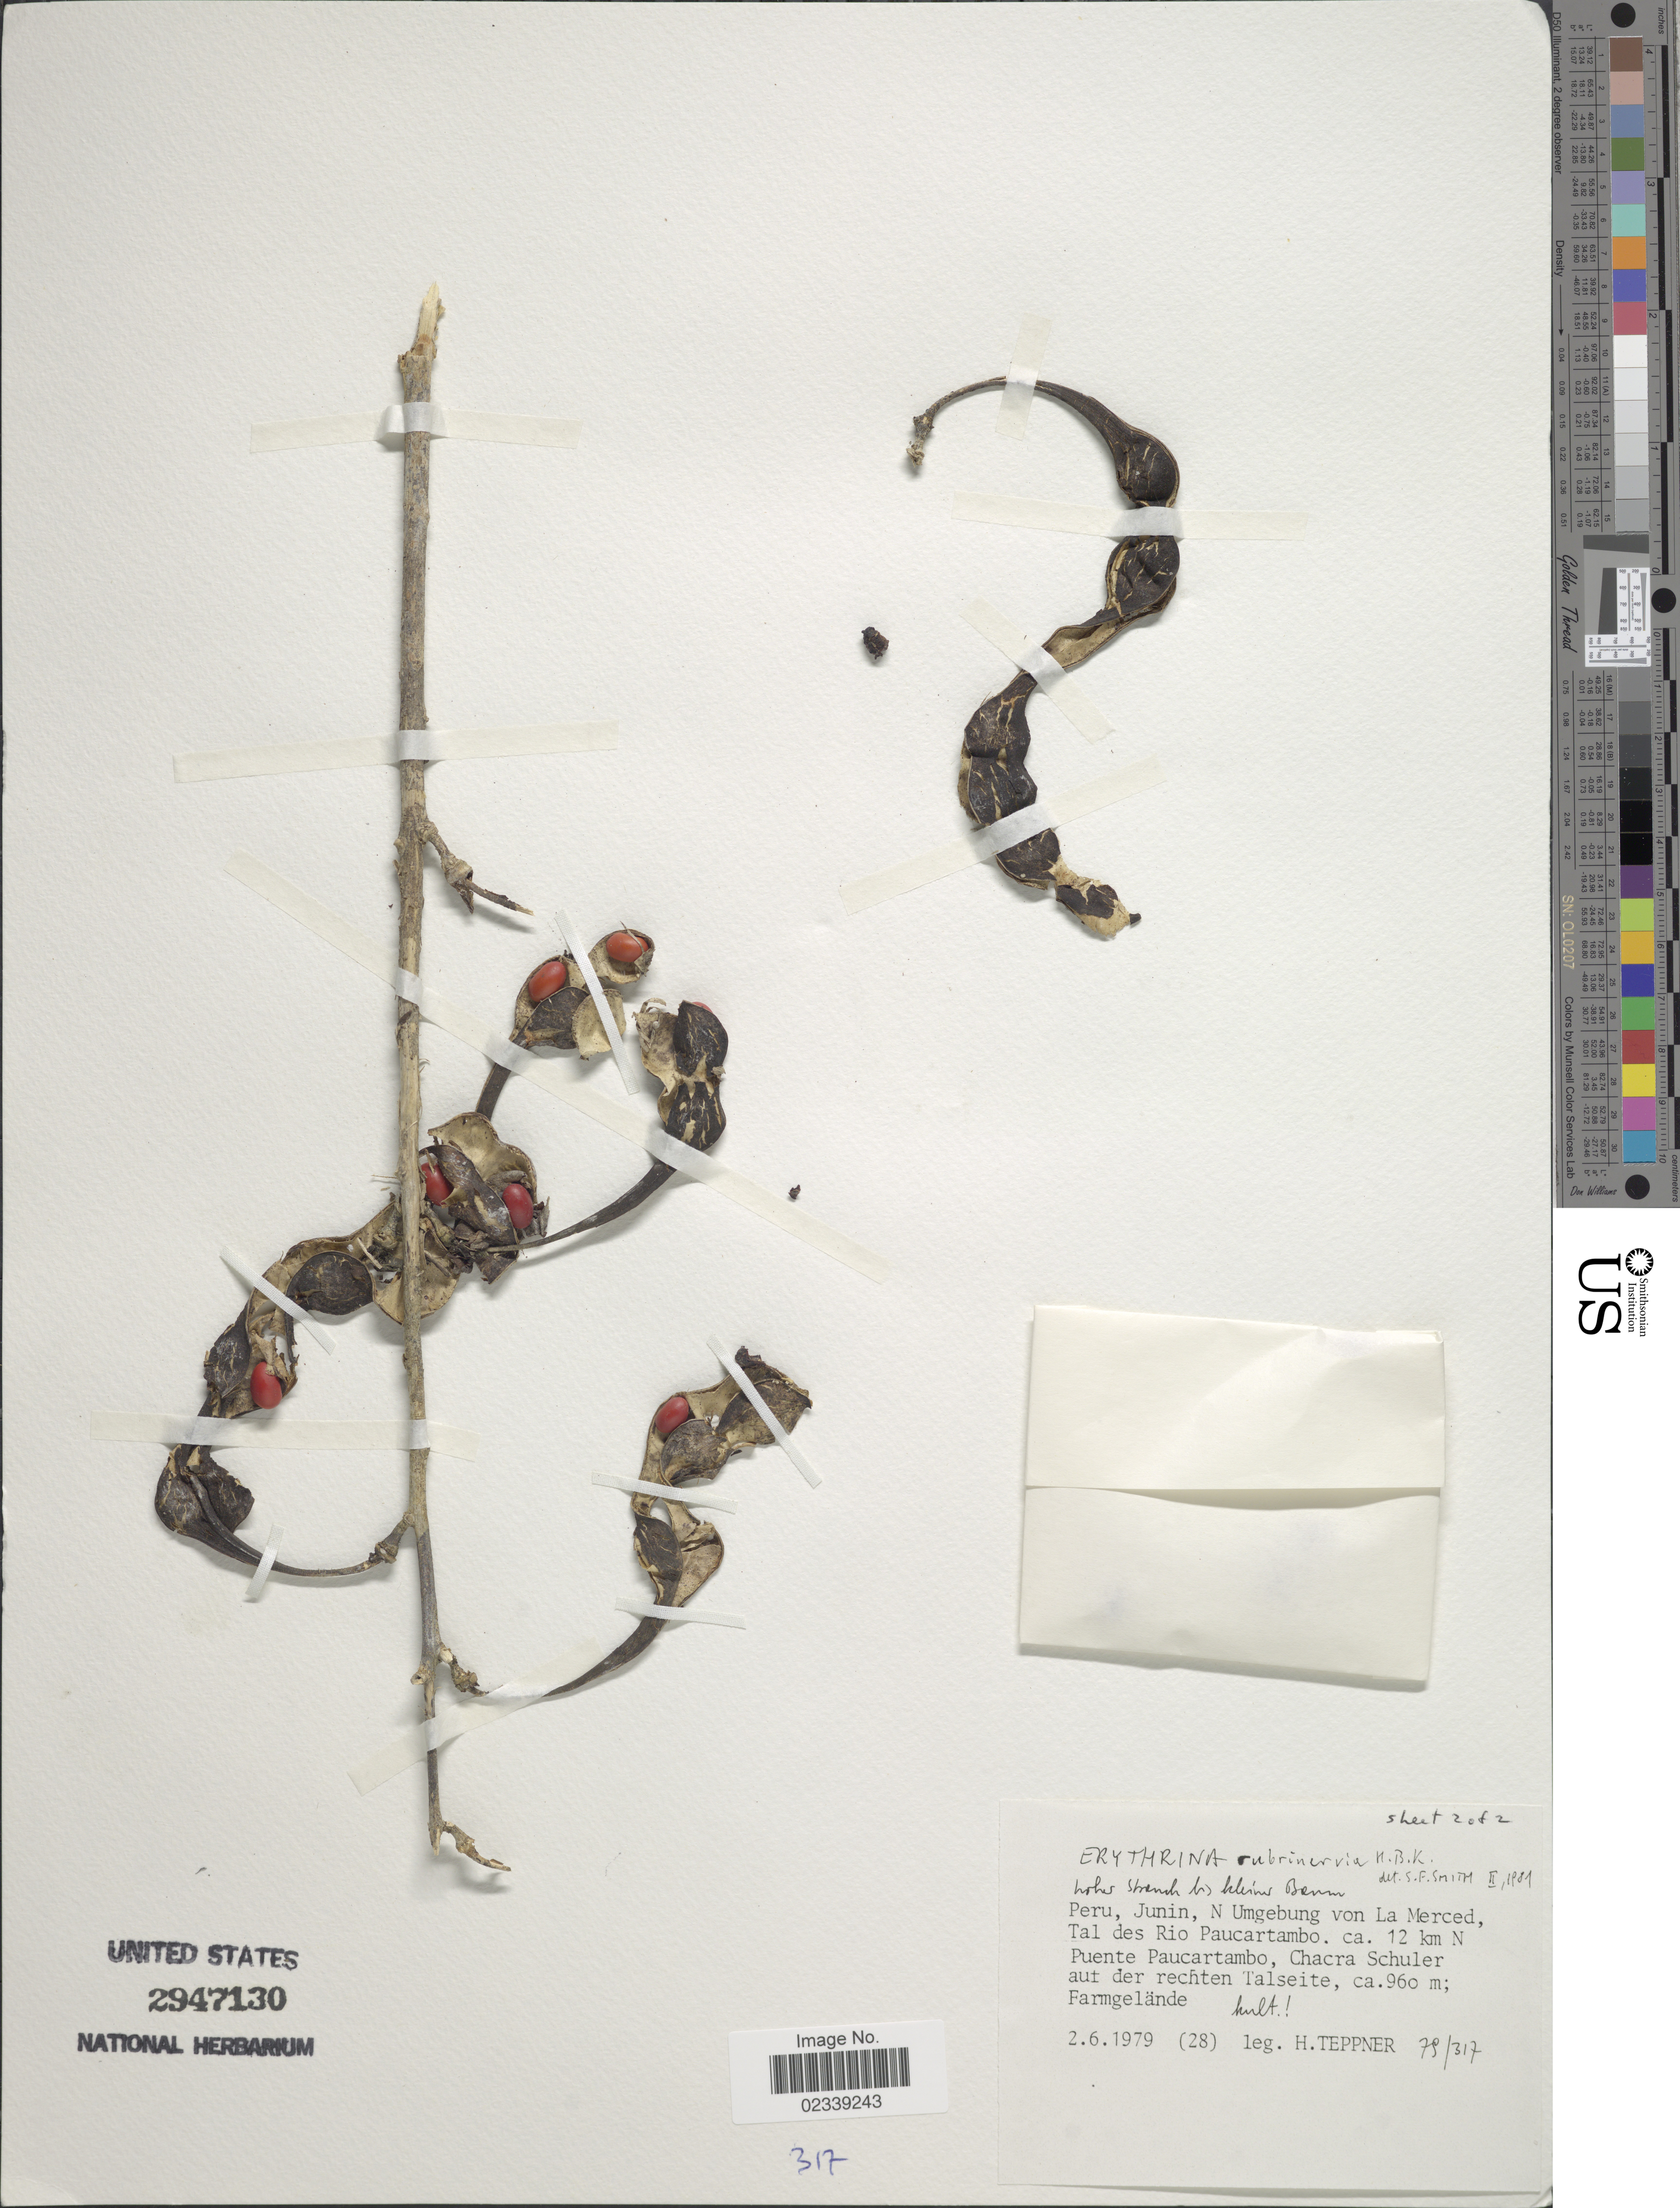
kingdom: Plantae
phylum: Tracheophyta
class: Magnoliopsida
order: Fabales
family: Fabaceae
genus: Erythrina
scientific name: Erythrina rubrinervia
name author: Kunth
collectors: H. Teppner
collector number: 28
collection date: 1979-06-02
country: Peru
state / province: Junín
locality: N Umgebung von La Merced, Tal des Rio Paucartambo, ca 12 km N Puente Paucartambo, Chacra Schuler aut der rechten Talseite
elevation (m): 960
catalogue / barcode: US 2947130